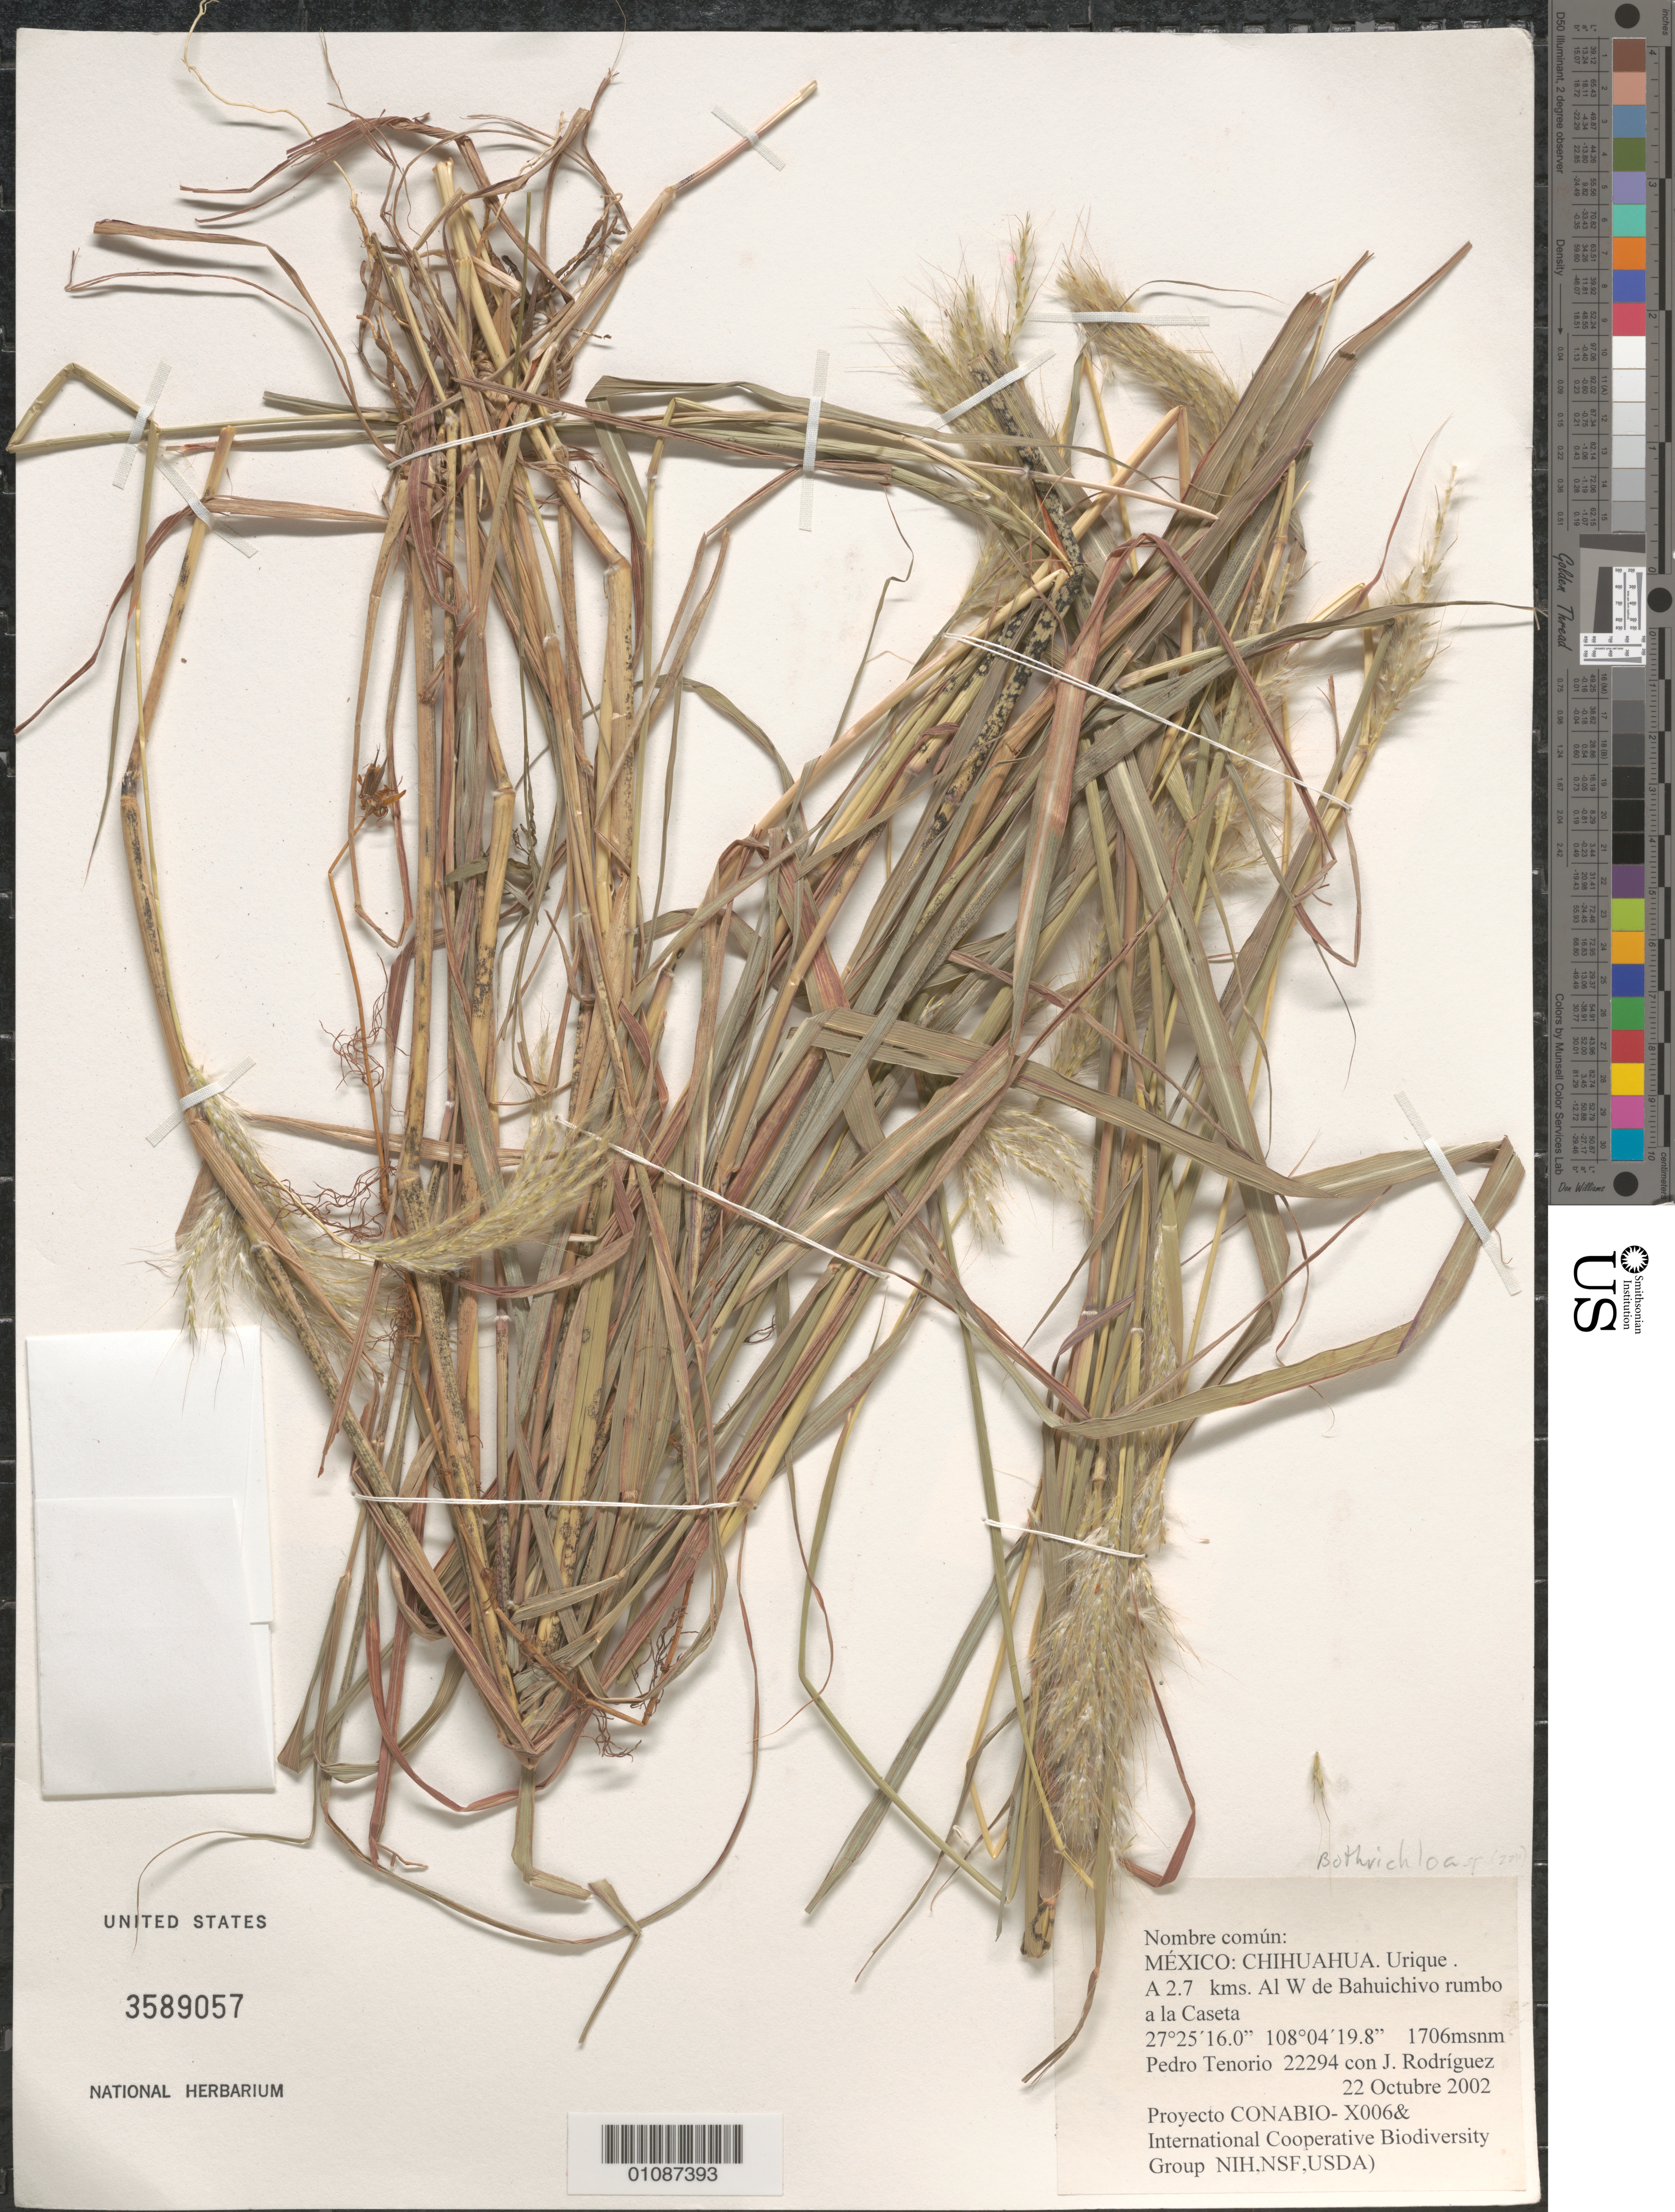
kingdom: Plantae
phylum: Tracheophyta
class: Liliopsida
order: Poales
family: Poaceae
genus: Bothriochloa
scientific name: Bothriochloa sp.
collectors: P. Tenorio L. & J. Rodríguez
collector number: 22294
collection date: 2002-10-22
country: Mexico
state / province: Chihuahua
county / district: Urique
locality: A 2.7 kms al W de Bahuichivo rumbo a la Caseta.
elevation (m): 1706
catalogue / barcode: US 3589057